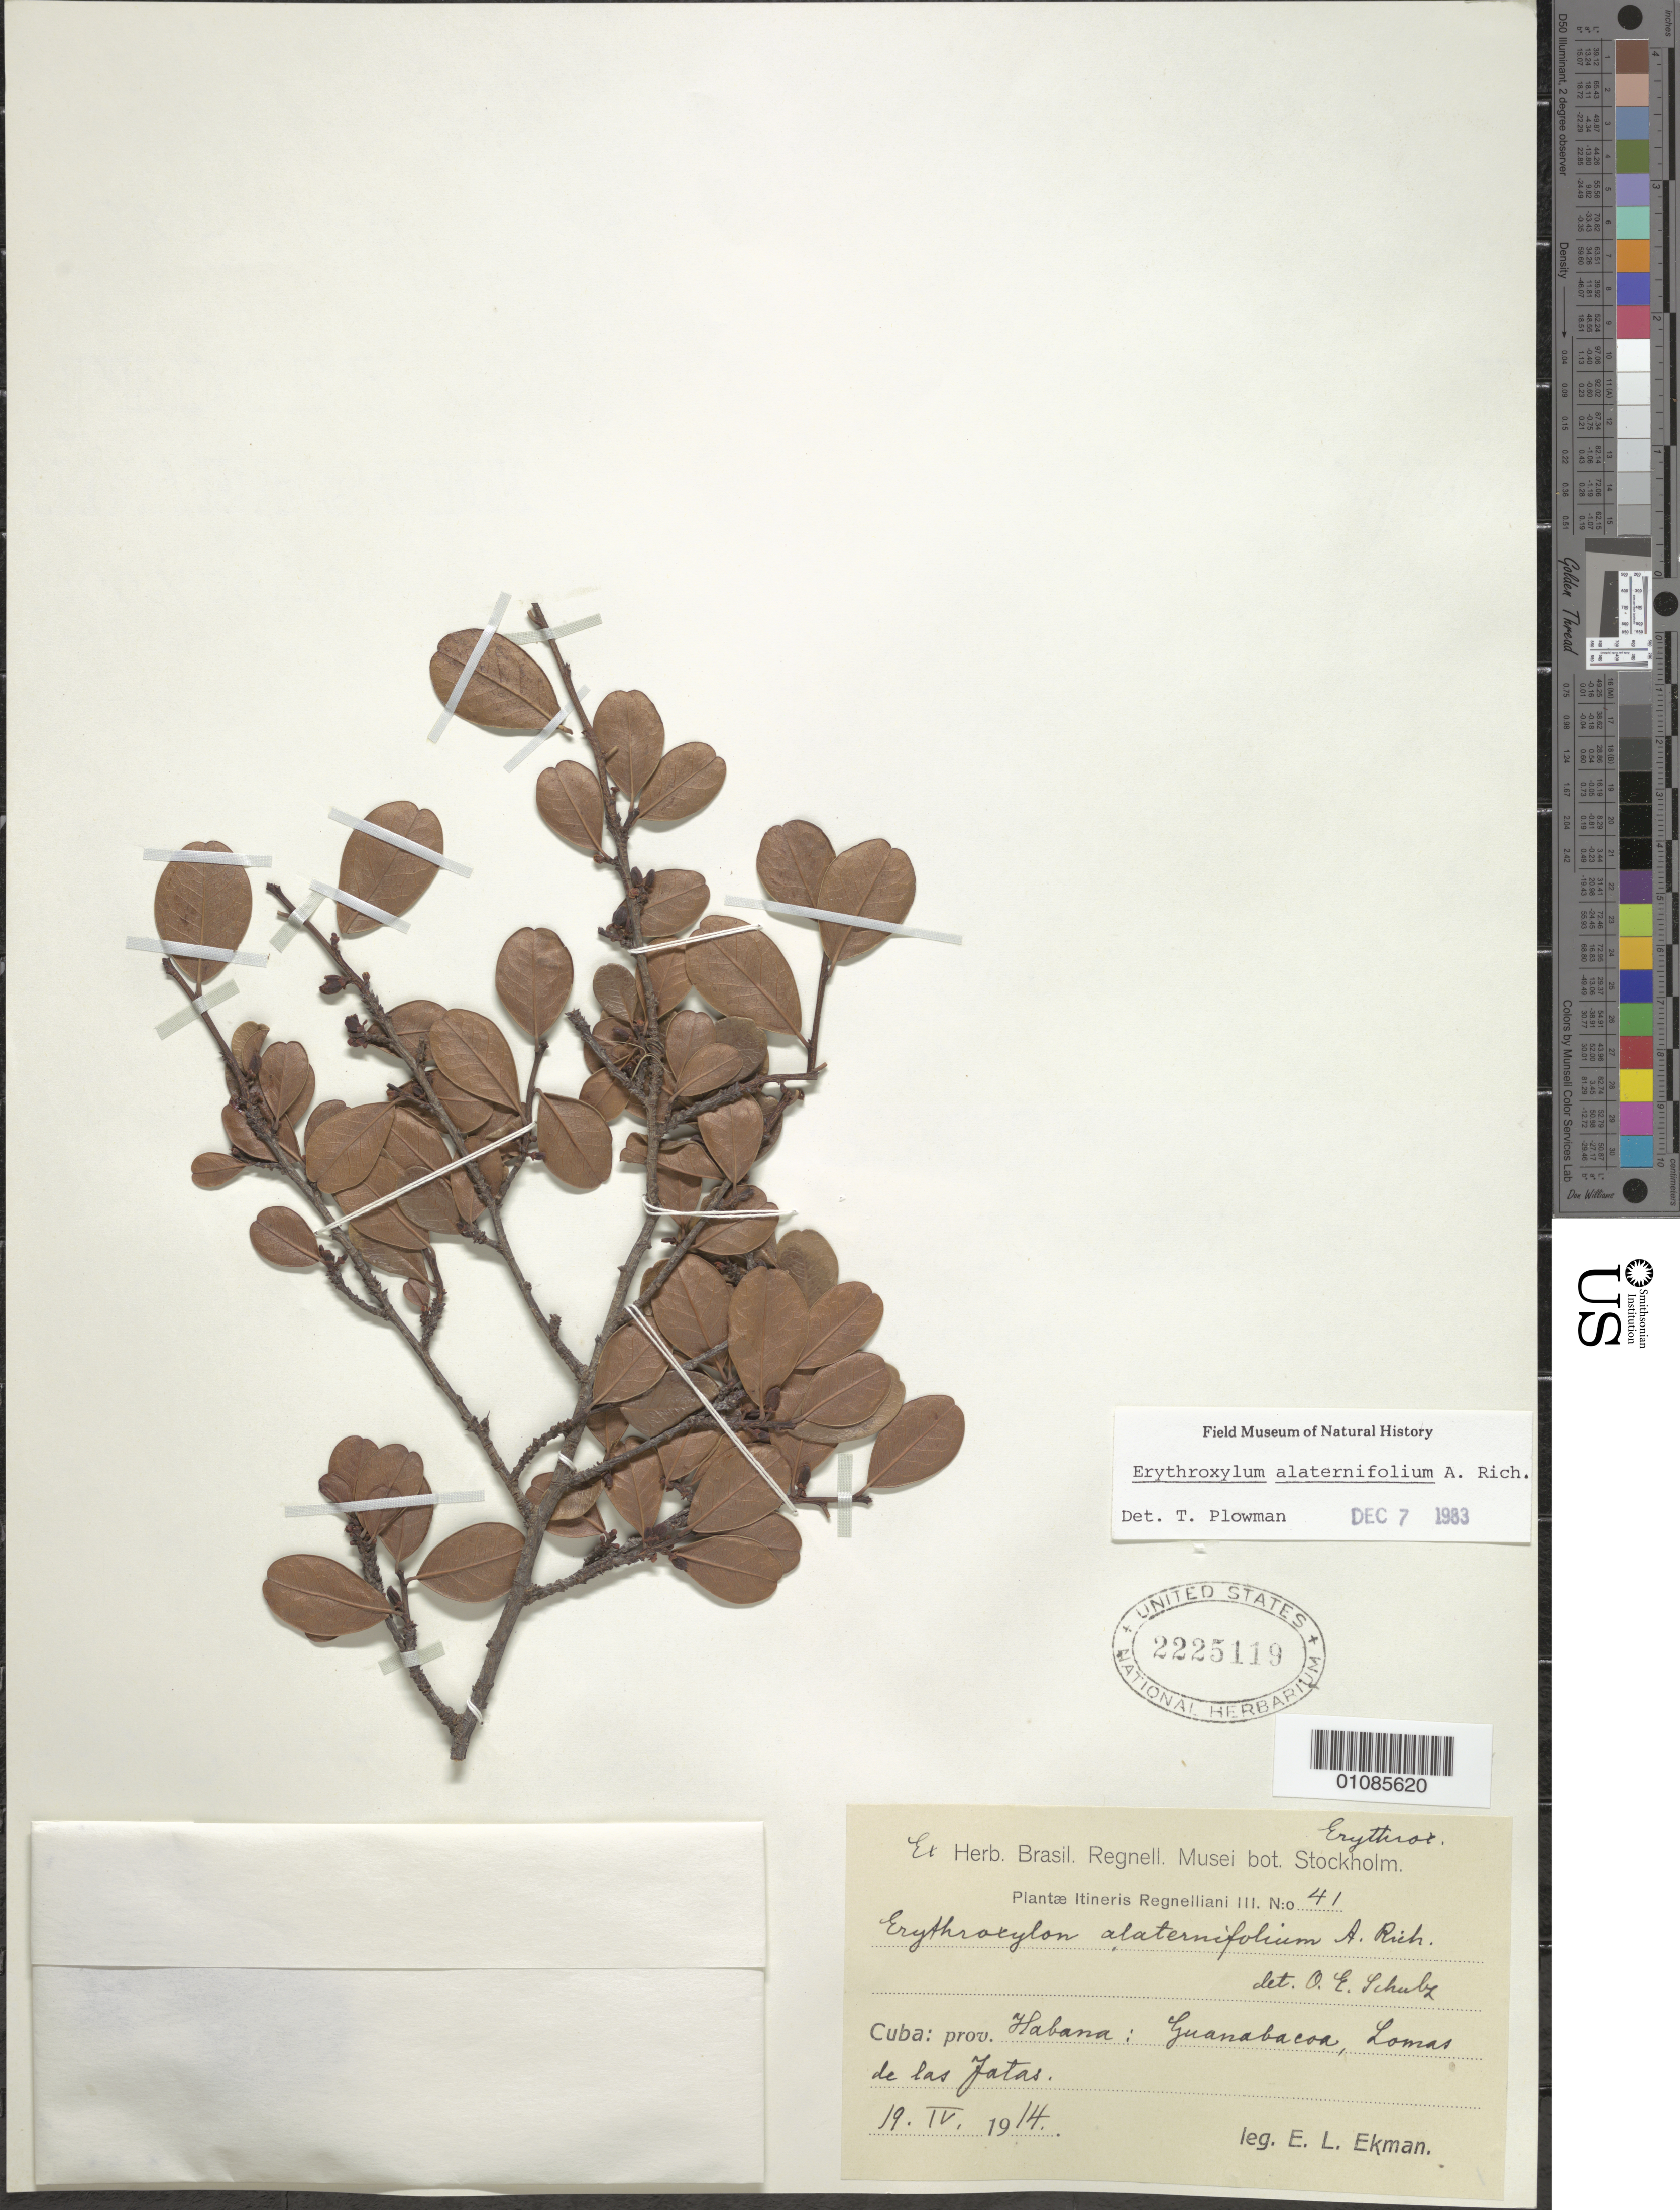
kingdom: Plantae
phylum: Tracheophyta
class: Magnoliopsida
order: Malpighiales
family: Erythroxylaceae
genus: Erythroxylum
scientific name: Erythroxylum alaternifolium var. alaternifolium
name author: A. Rich.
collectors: E. L. Ekman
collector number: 41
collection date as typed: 19 Nov 1914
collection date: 1914-11-19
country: Cuba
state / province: La Habana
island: Cuba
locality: La Habana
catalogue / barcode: US 2225119